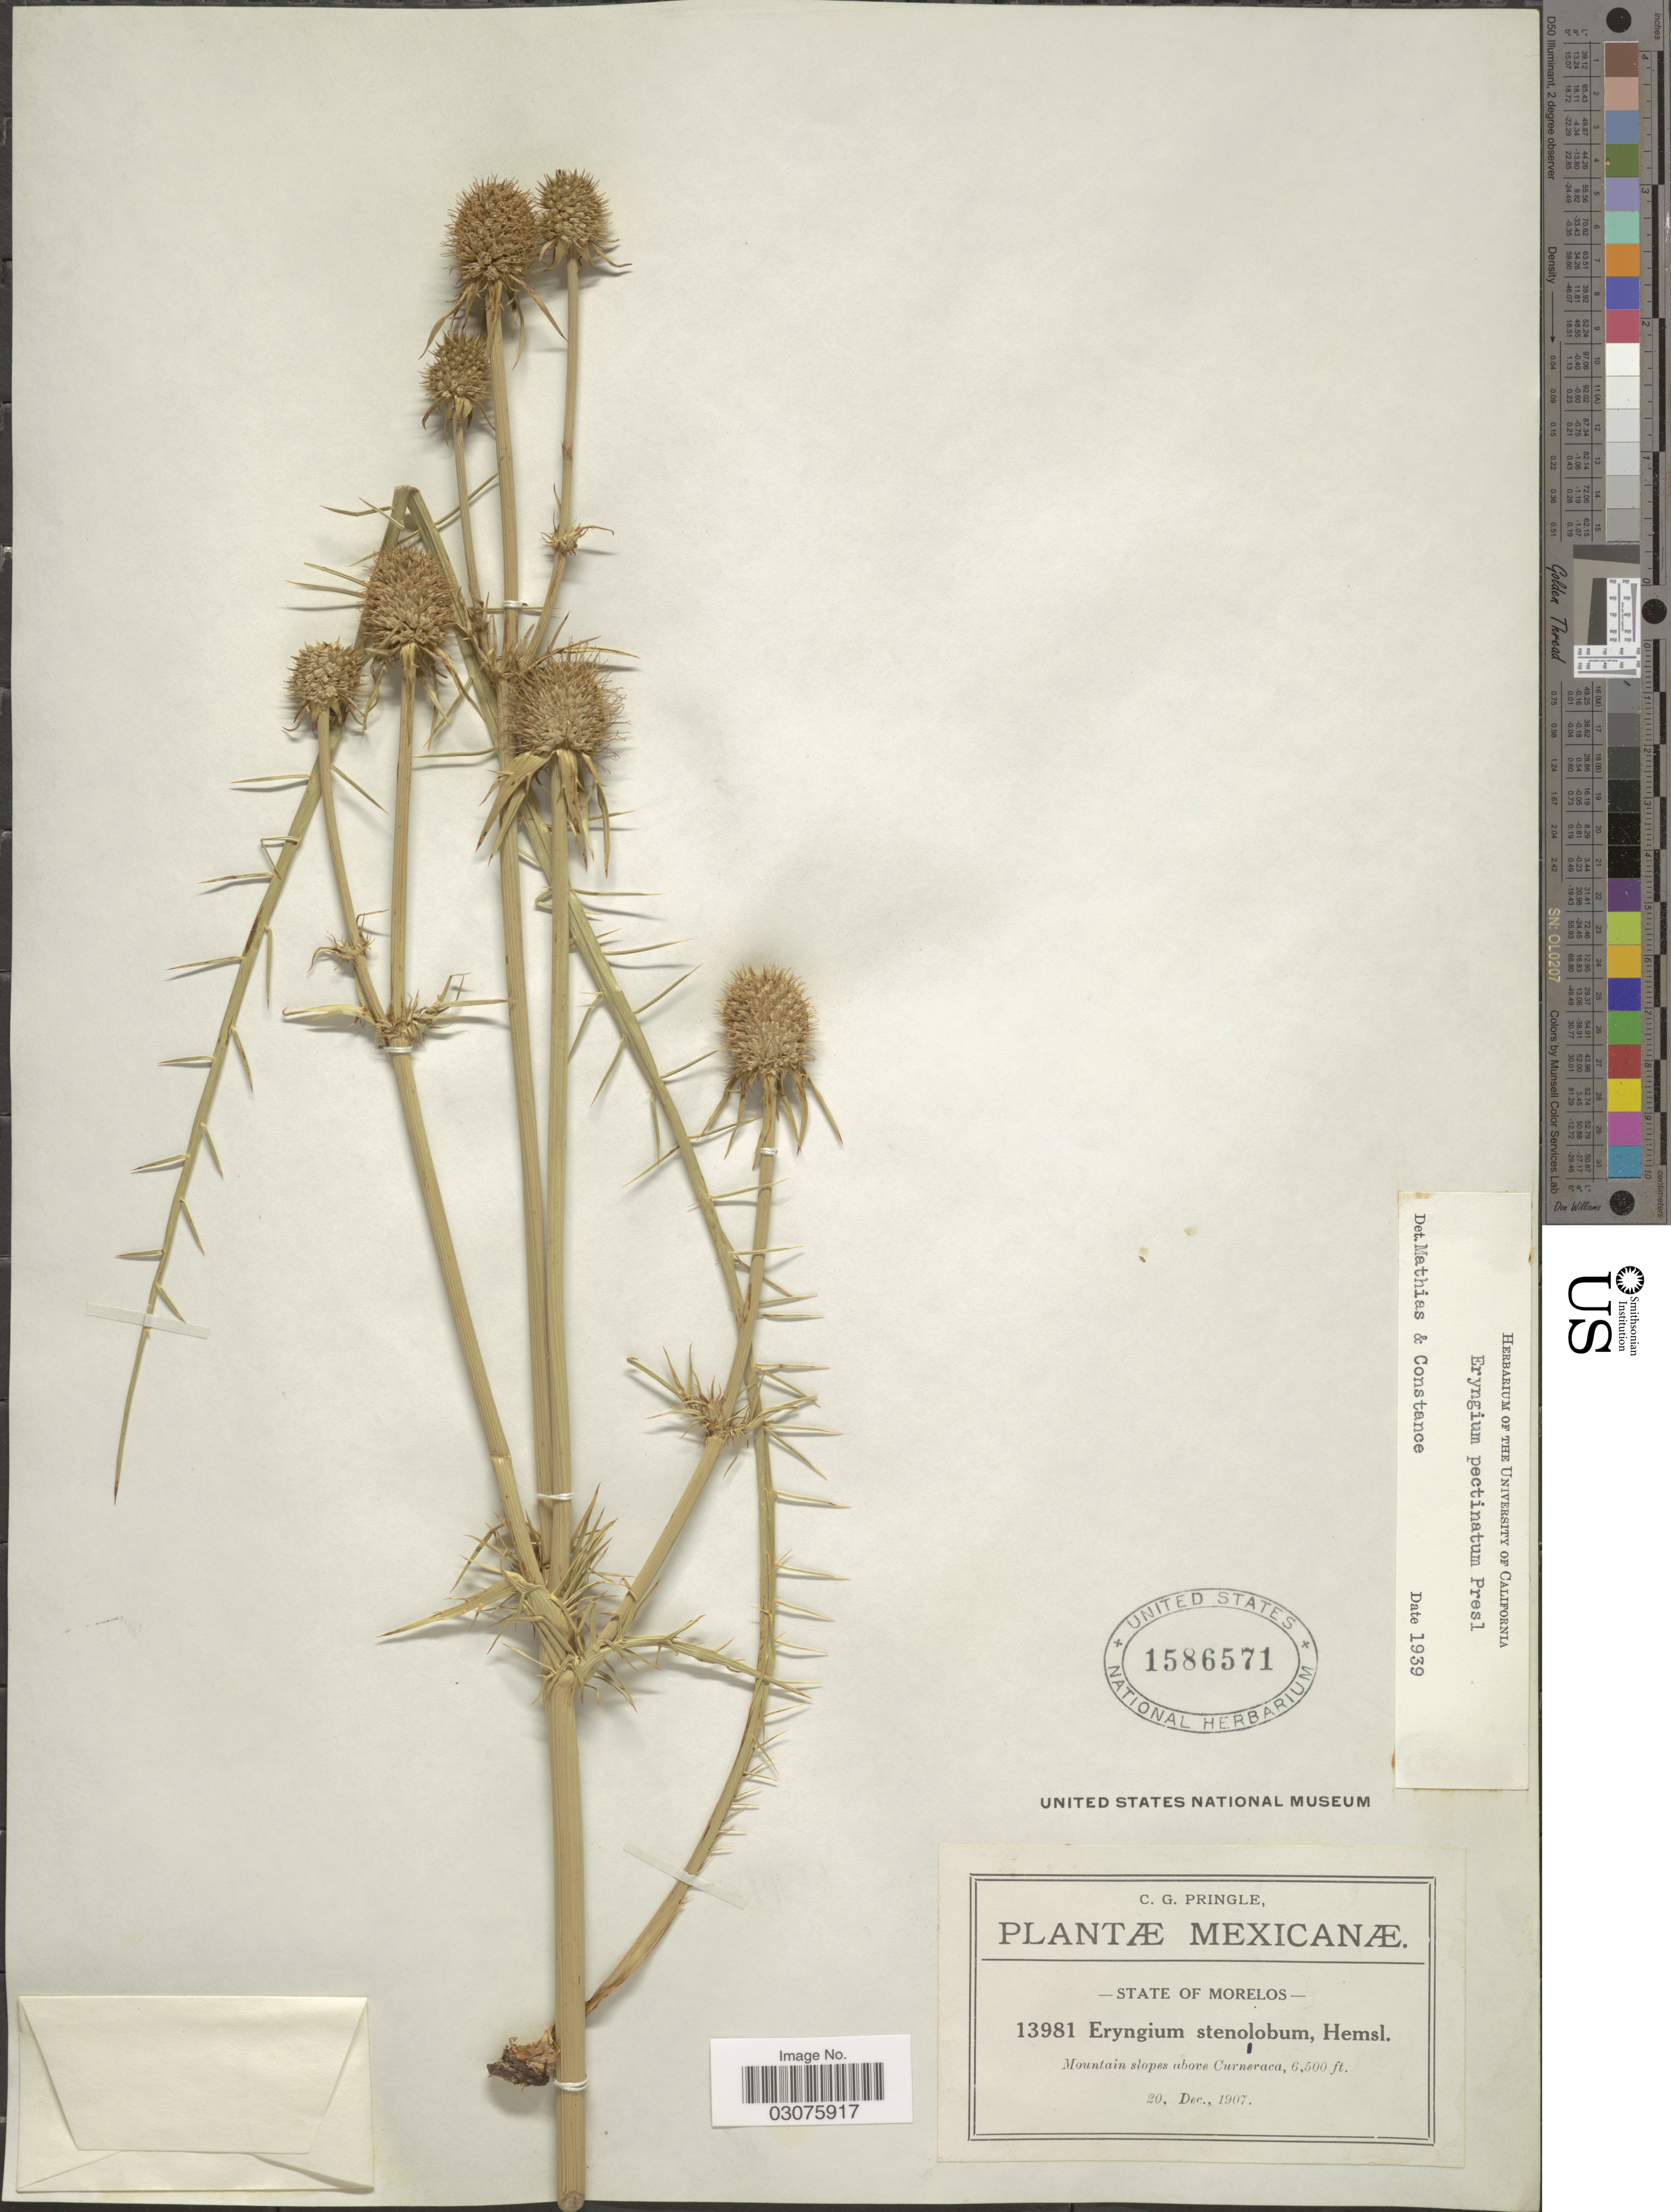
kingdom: Plantae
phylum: Tracheophyta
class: Magnoliopsida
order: Apiales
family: Apiaceae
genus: Eryngium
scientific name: Eryngium pectinatum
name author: C. Presl ex DC.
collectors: C. G. Pringle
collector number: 13981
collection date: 1907-12-20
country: Mexico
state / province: Morelos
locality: State of Morelos. Mountain slopes above Curneraca.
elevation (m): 1981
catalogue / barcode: US 1586571